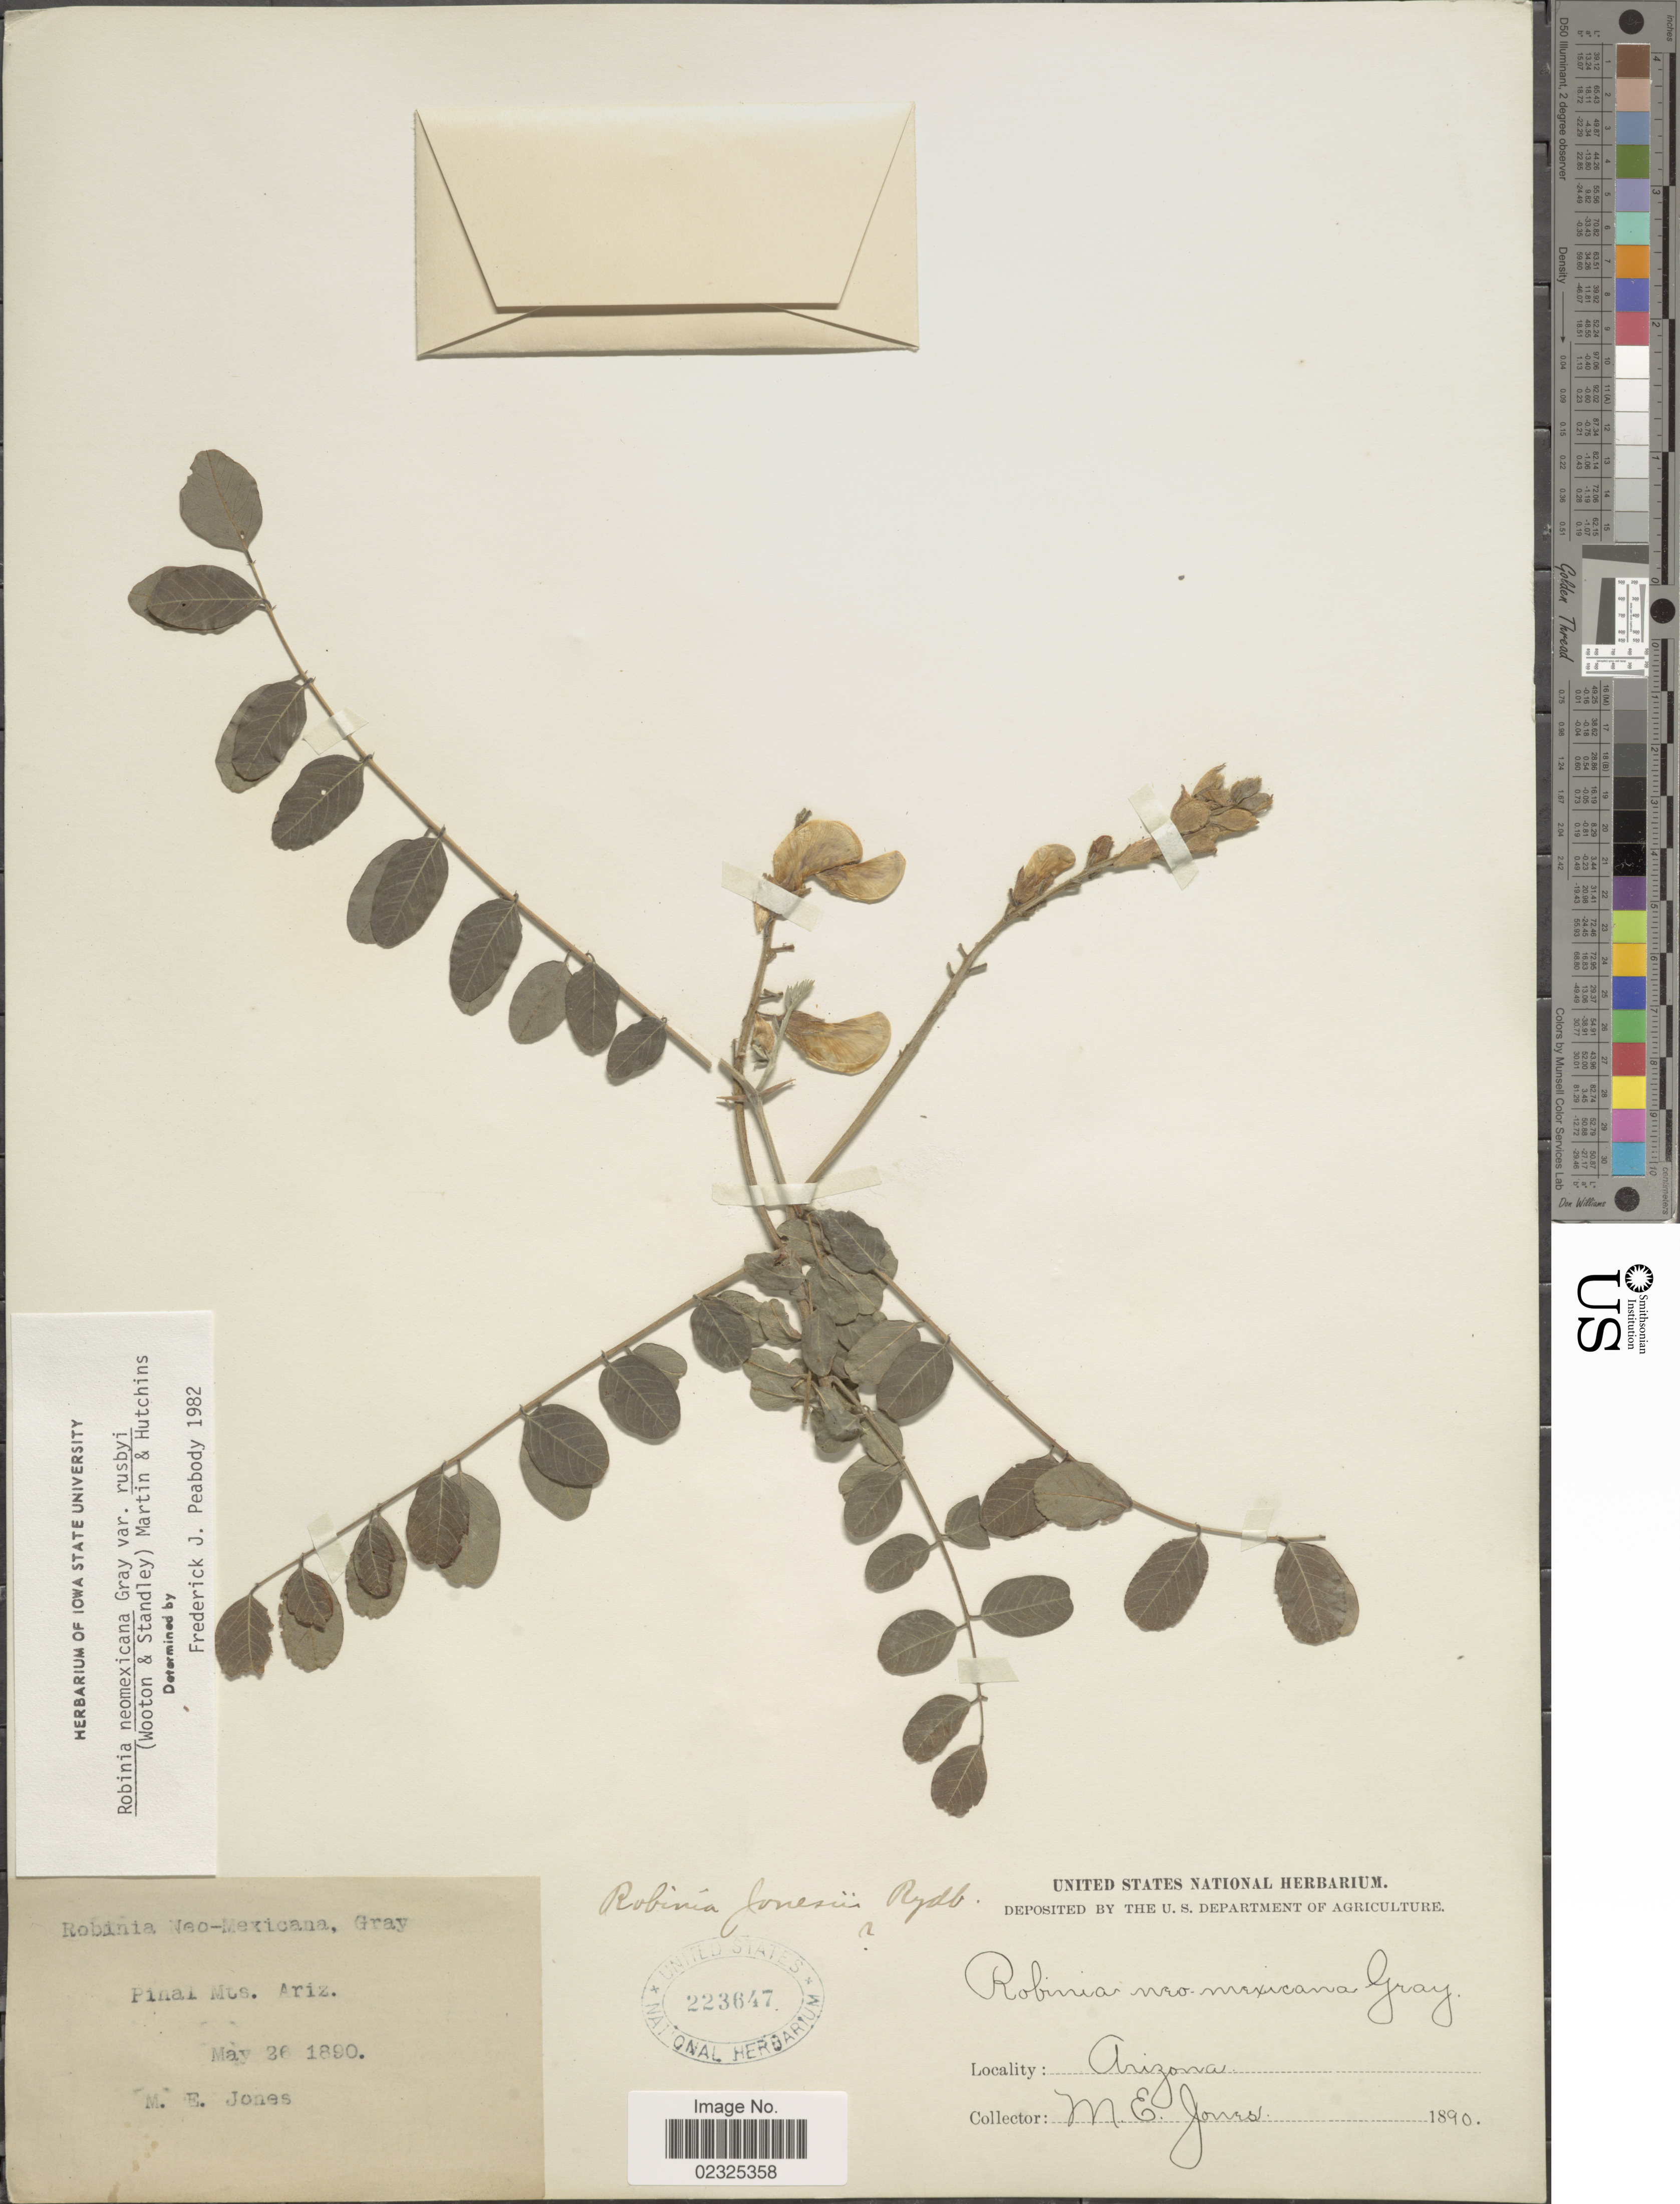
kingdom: Plantae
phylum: Tracheophyta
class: Magnoliopsida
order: Fabales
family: Fabaceae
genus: Robinia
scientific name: Robinia neomexicana var. rusbyi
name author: (Wooton & Standl.) W.C. Martin & C.R. Hutchins ex Peabody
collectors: M. E. Jones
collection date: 1890-05-30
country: United States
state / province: Arizona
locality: Pinal Mts.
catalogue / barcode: US 223647